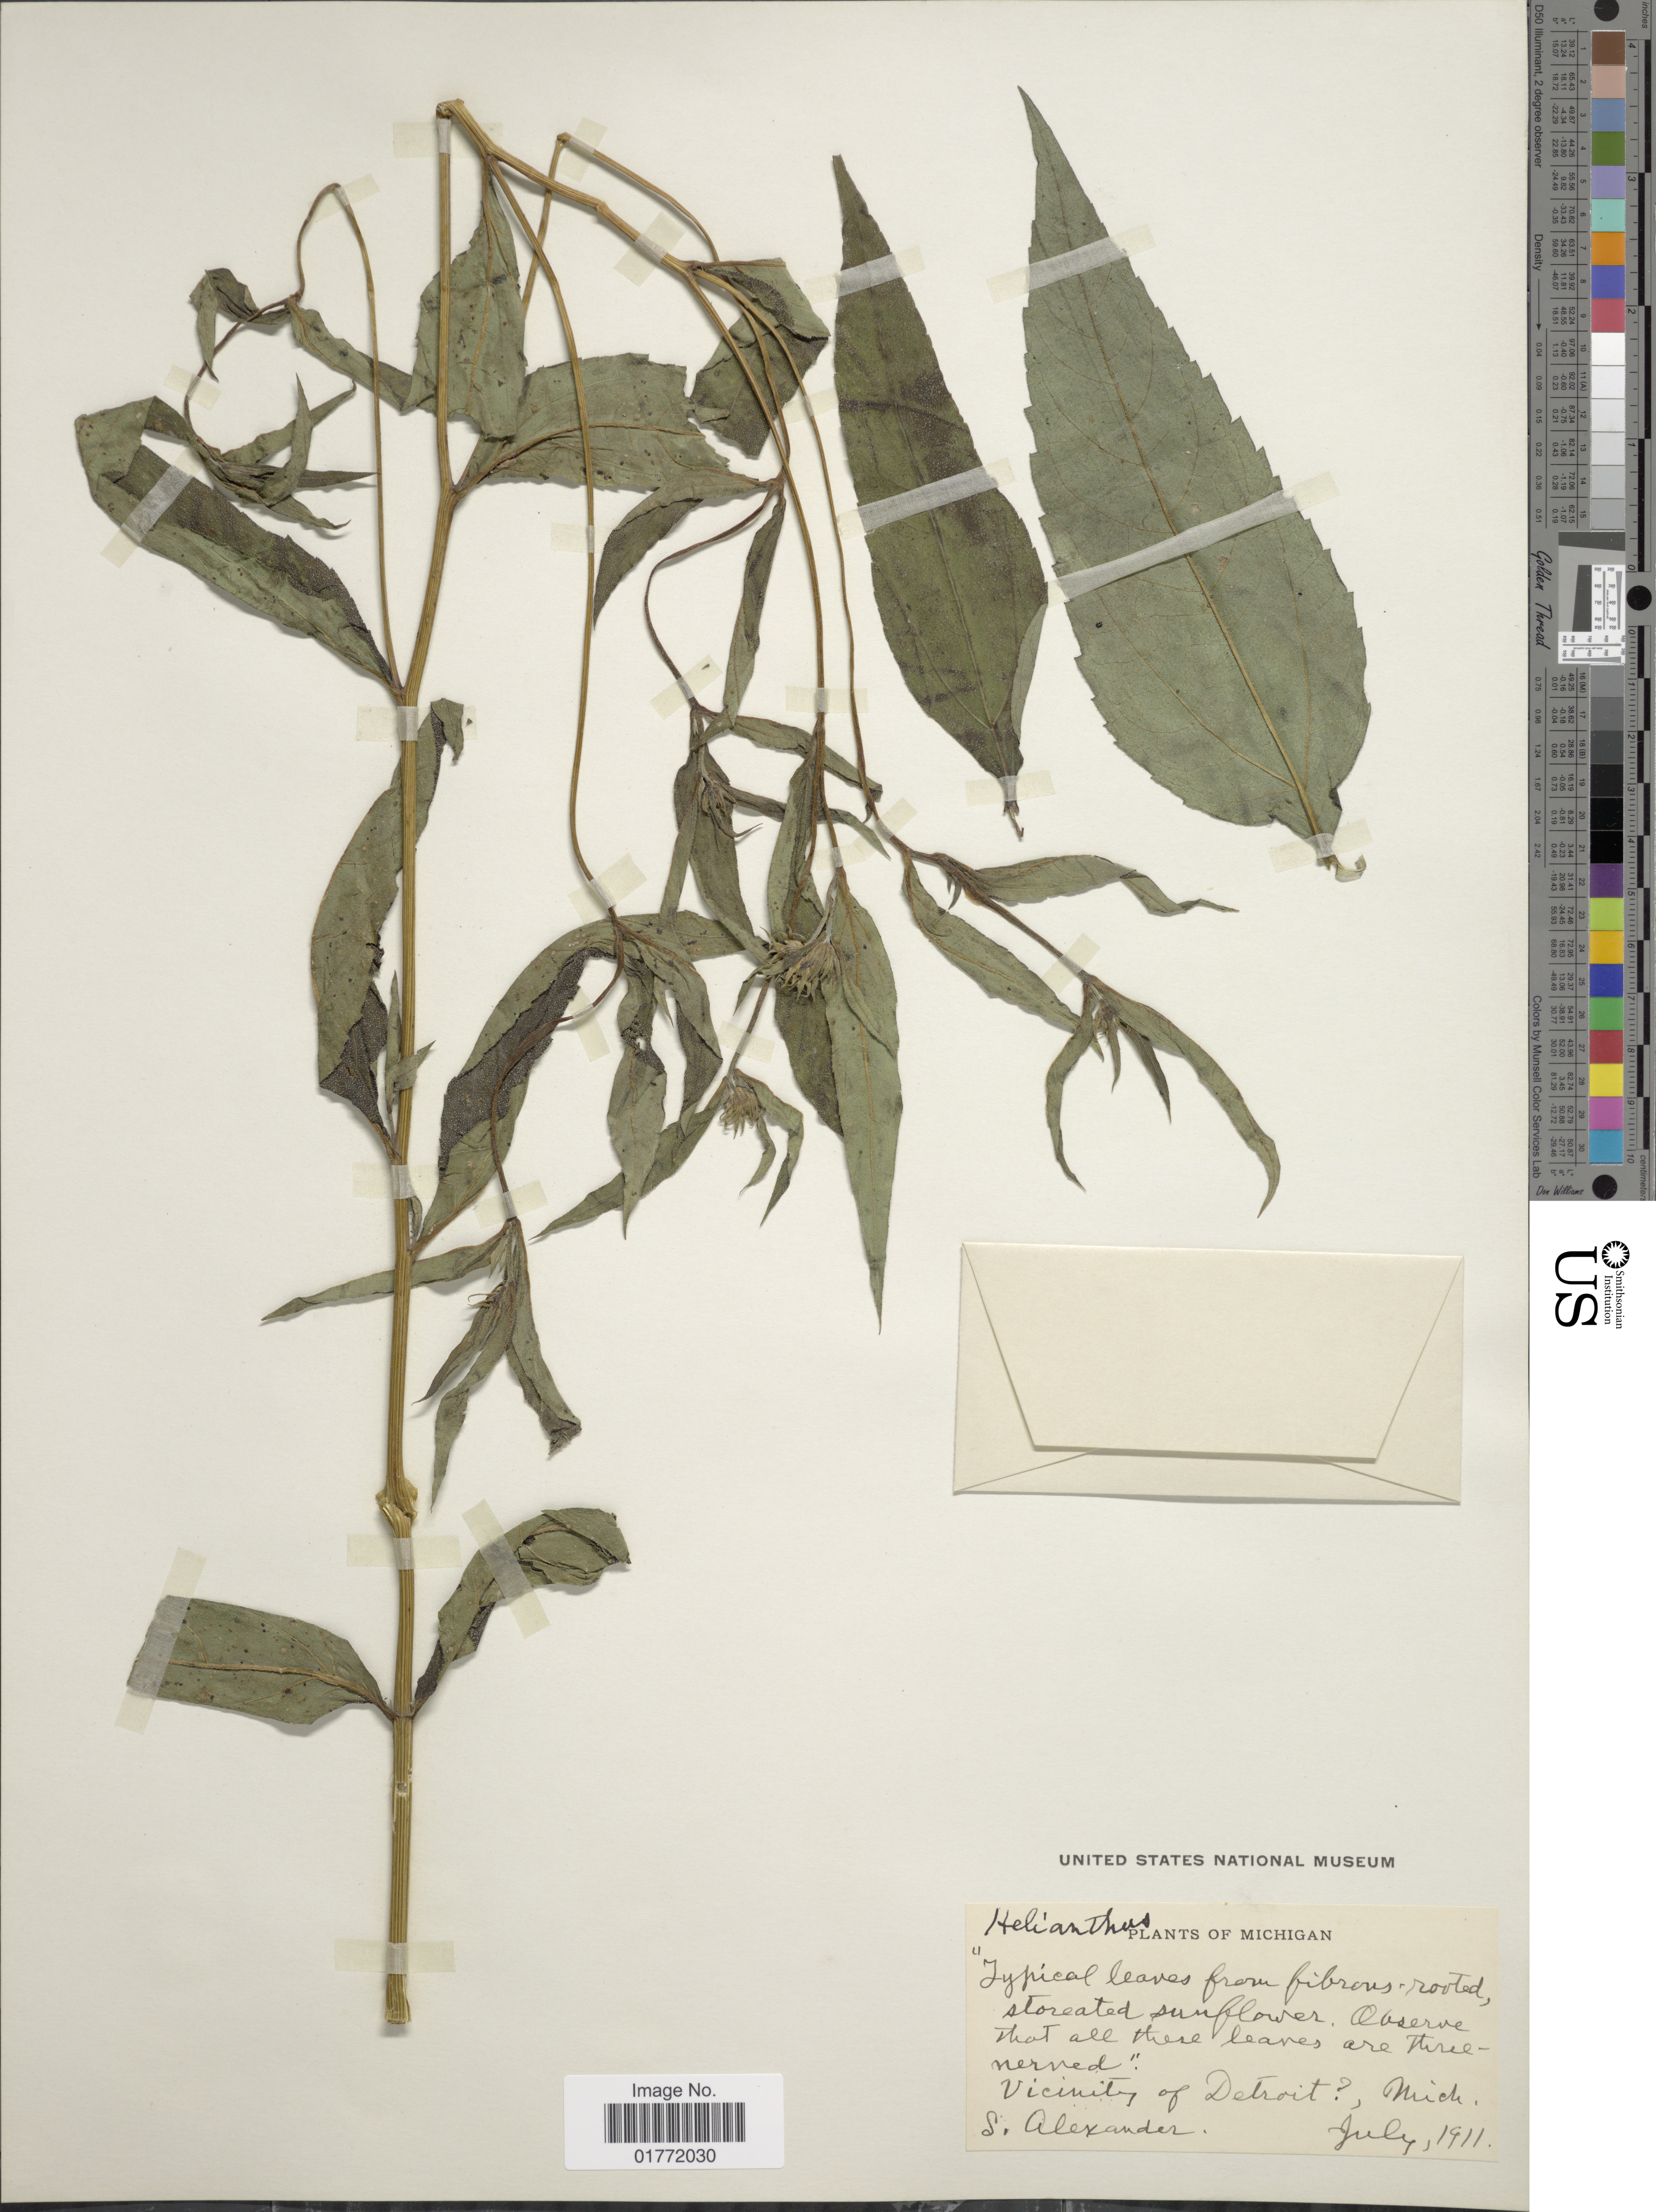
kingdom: Plantae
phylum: Tracheophyta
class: Magnoliopsida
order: Asterales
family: Asteraceae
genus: Helianthus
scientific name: Helianthus sp.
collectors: S. Alexander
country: United States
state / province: Michigan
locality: Vicinity of Detroit [unsure placement], Mich.